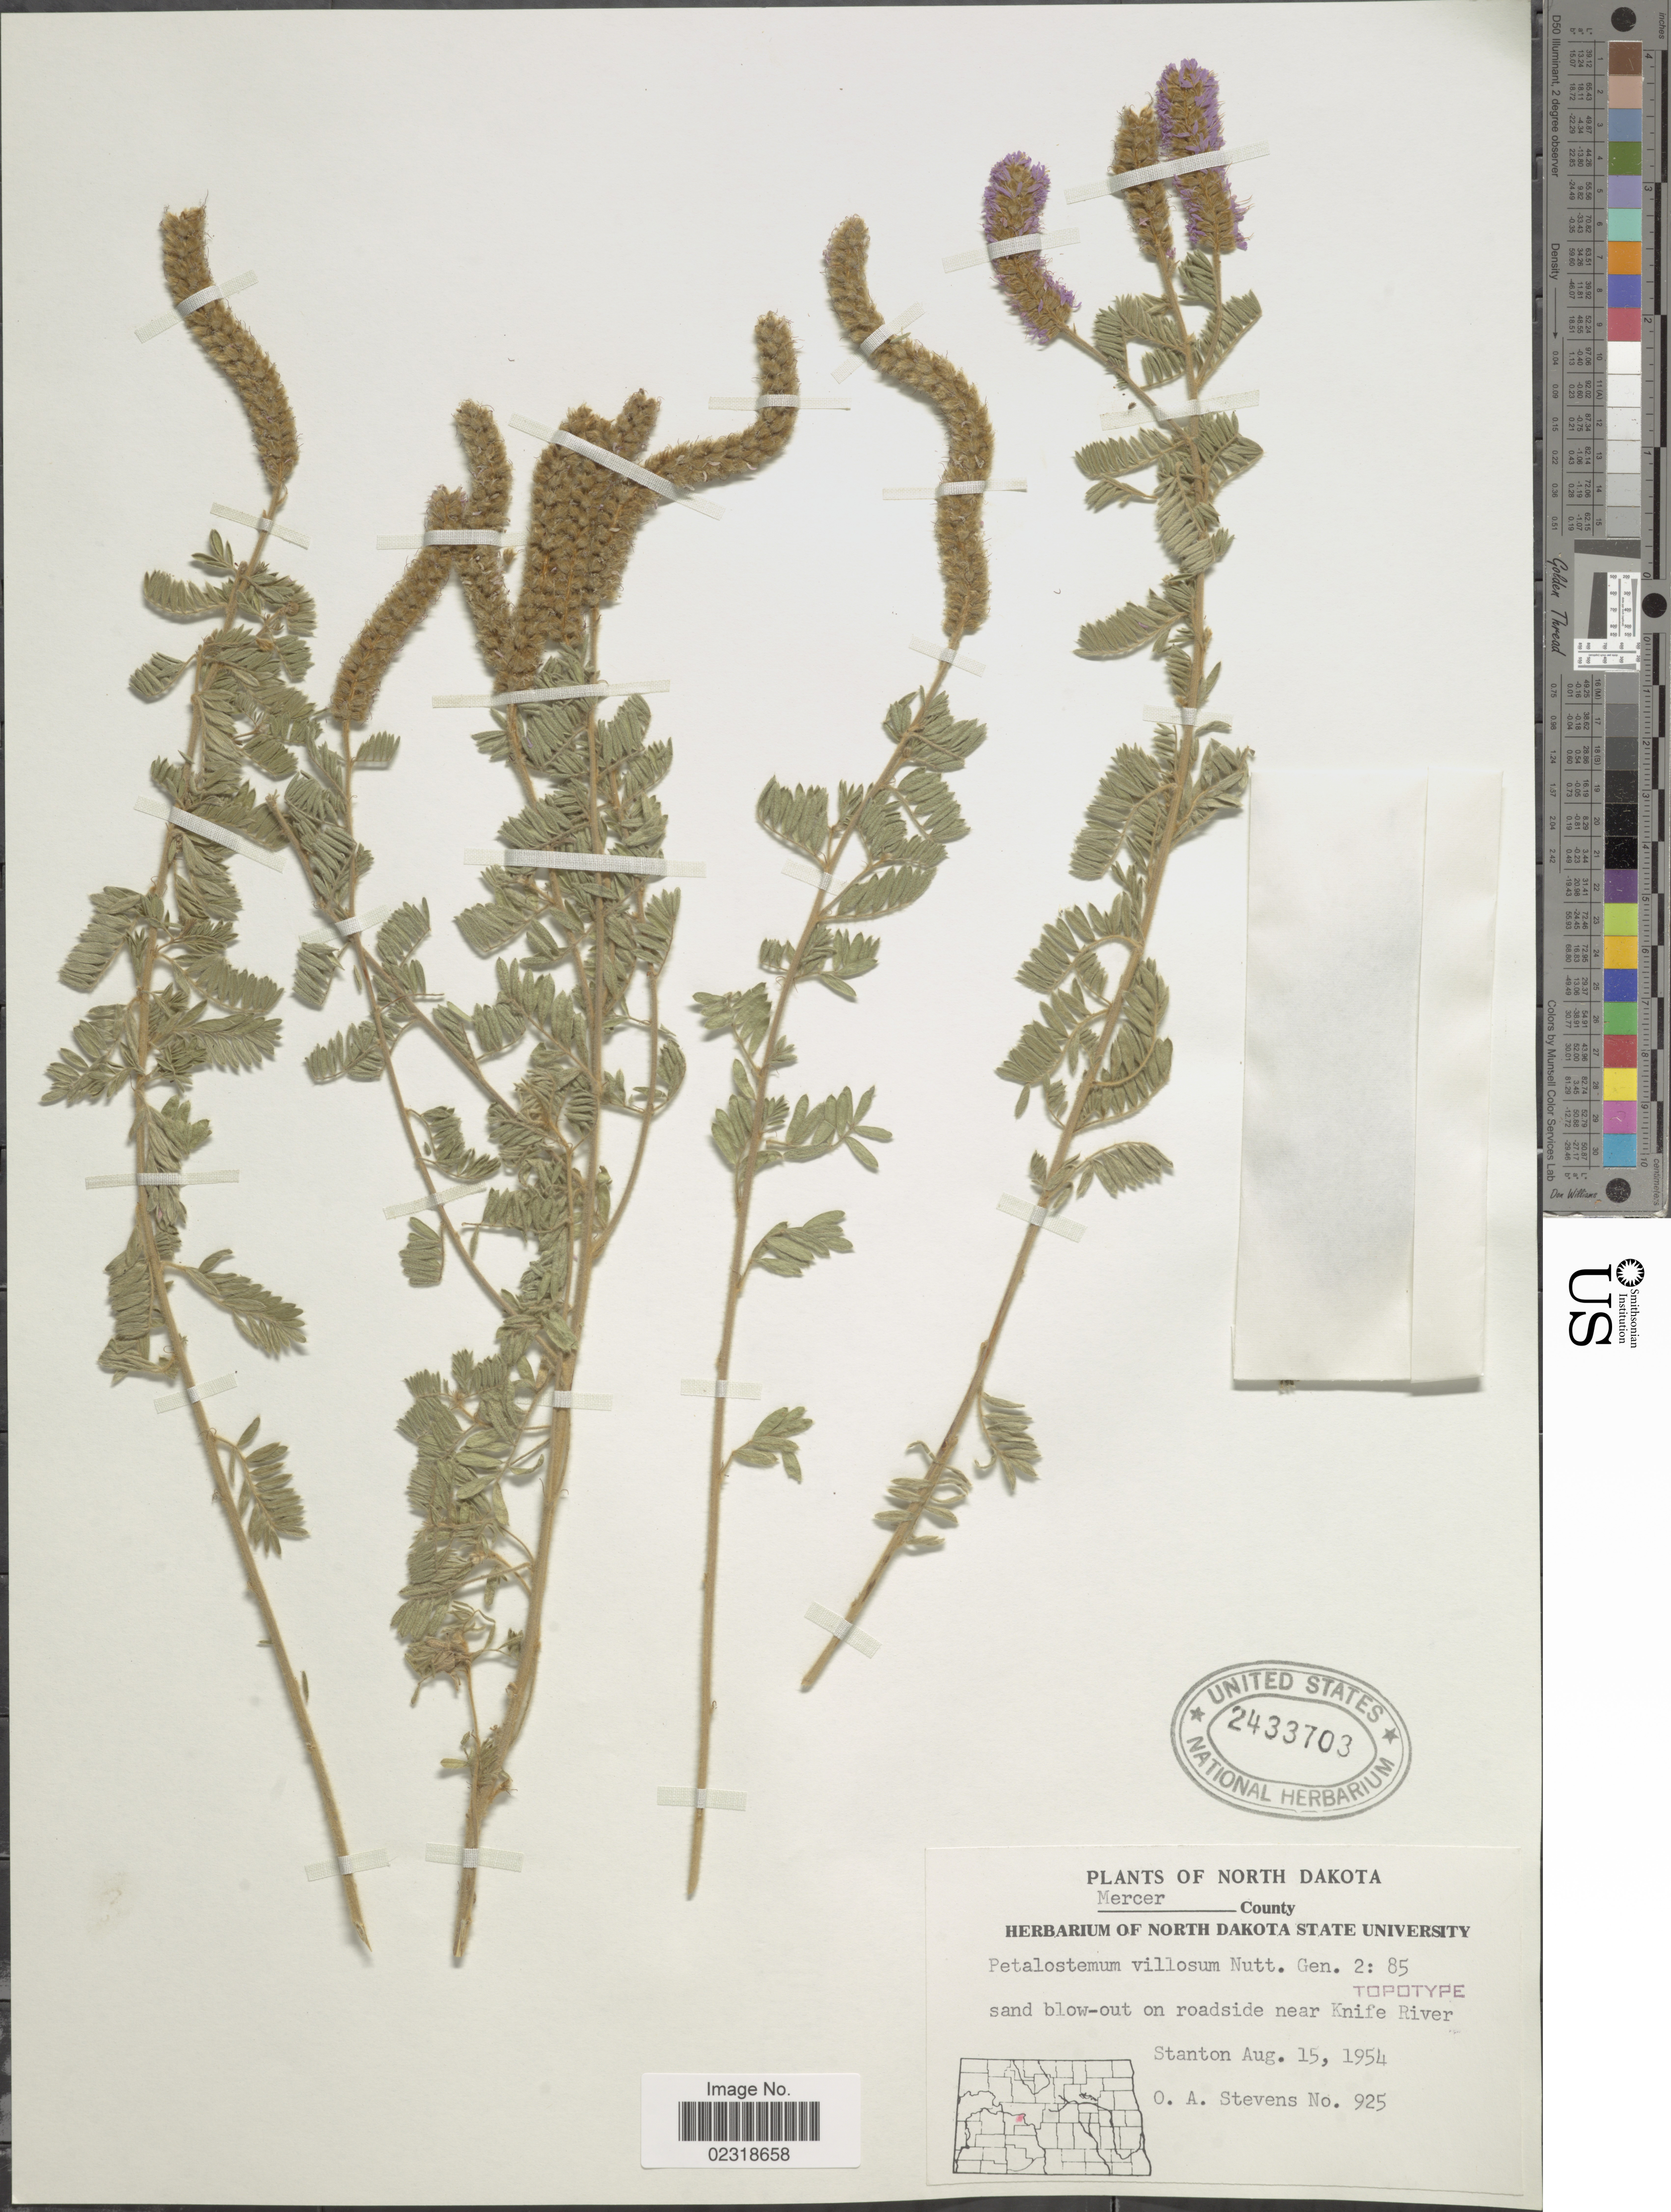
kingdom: Plantae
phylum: Tracheophyta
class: Magnoliopsida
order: Fabales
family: Fabaceae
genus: Dalea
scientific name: Dalea villosa var. villosa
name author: (Nutt.) Spreng.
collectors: O. A. Stevens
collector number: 925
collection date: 1954-08-15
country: United States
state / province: North Dakota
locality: Mercer County, sand blow-out on roadside near Knife River, Stanton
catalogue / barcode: US 2433703